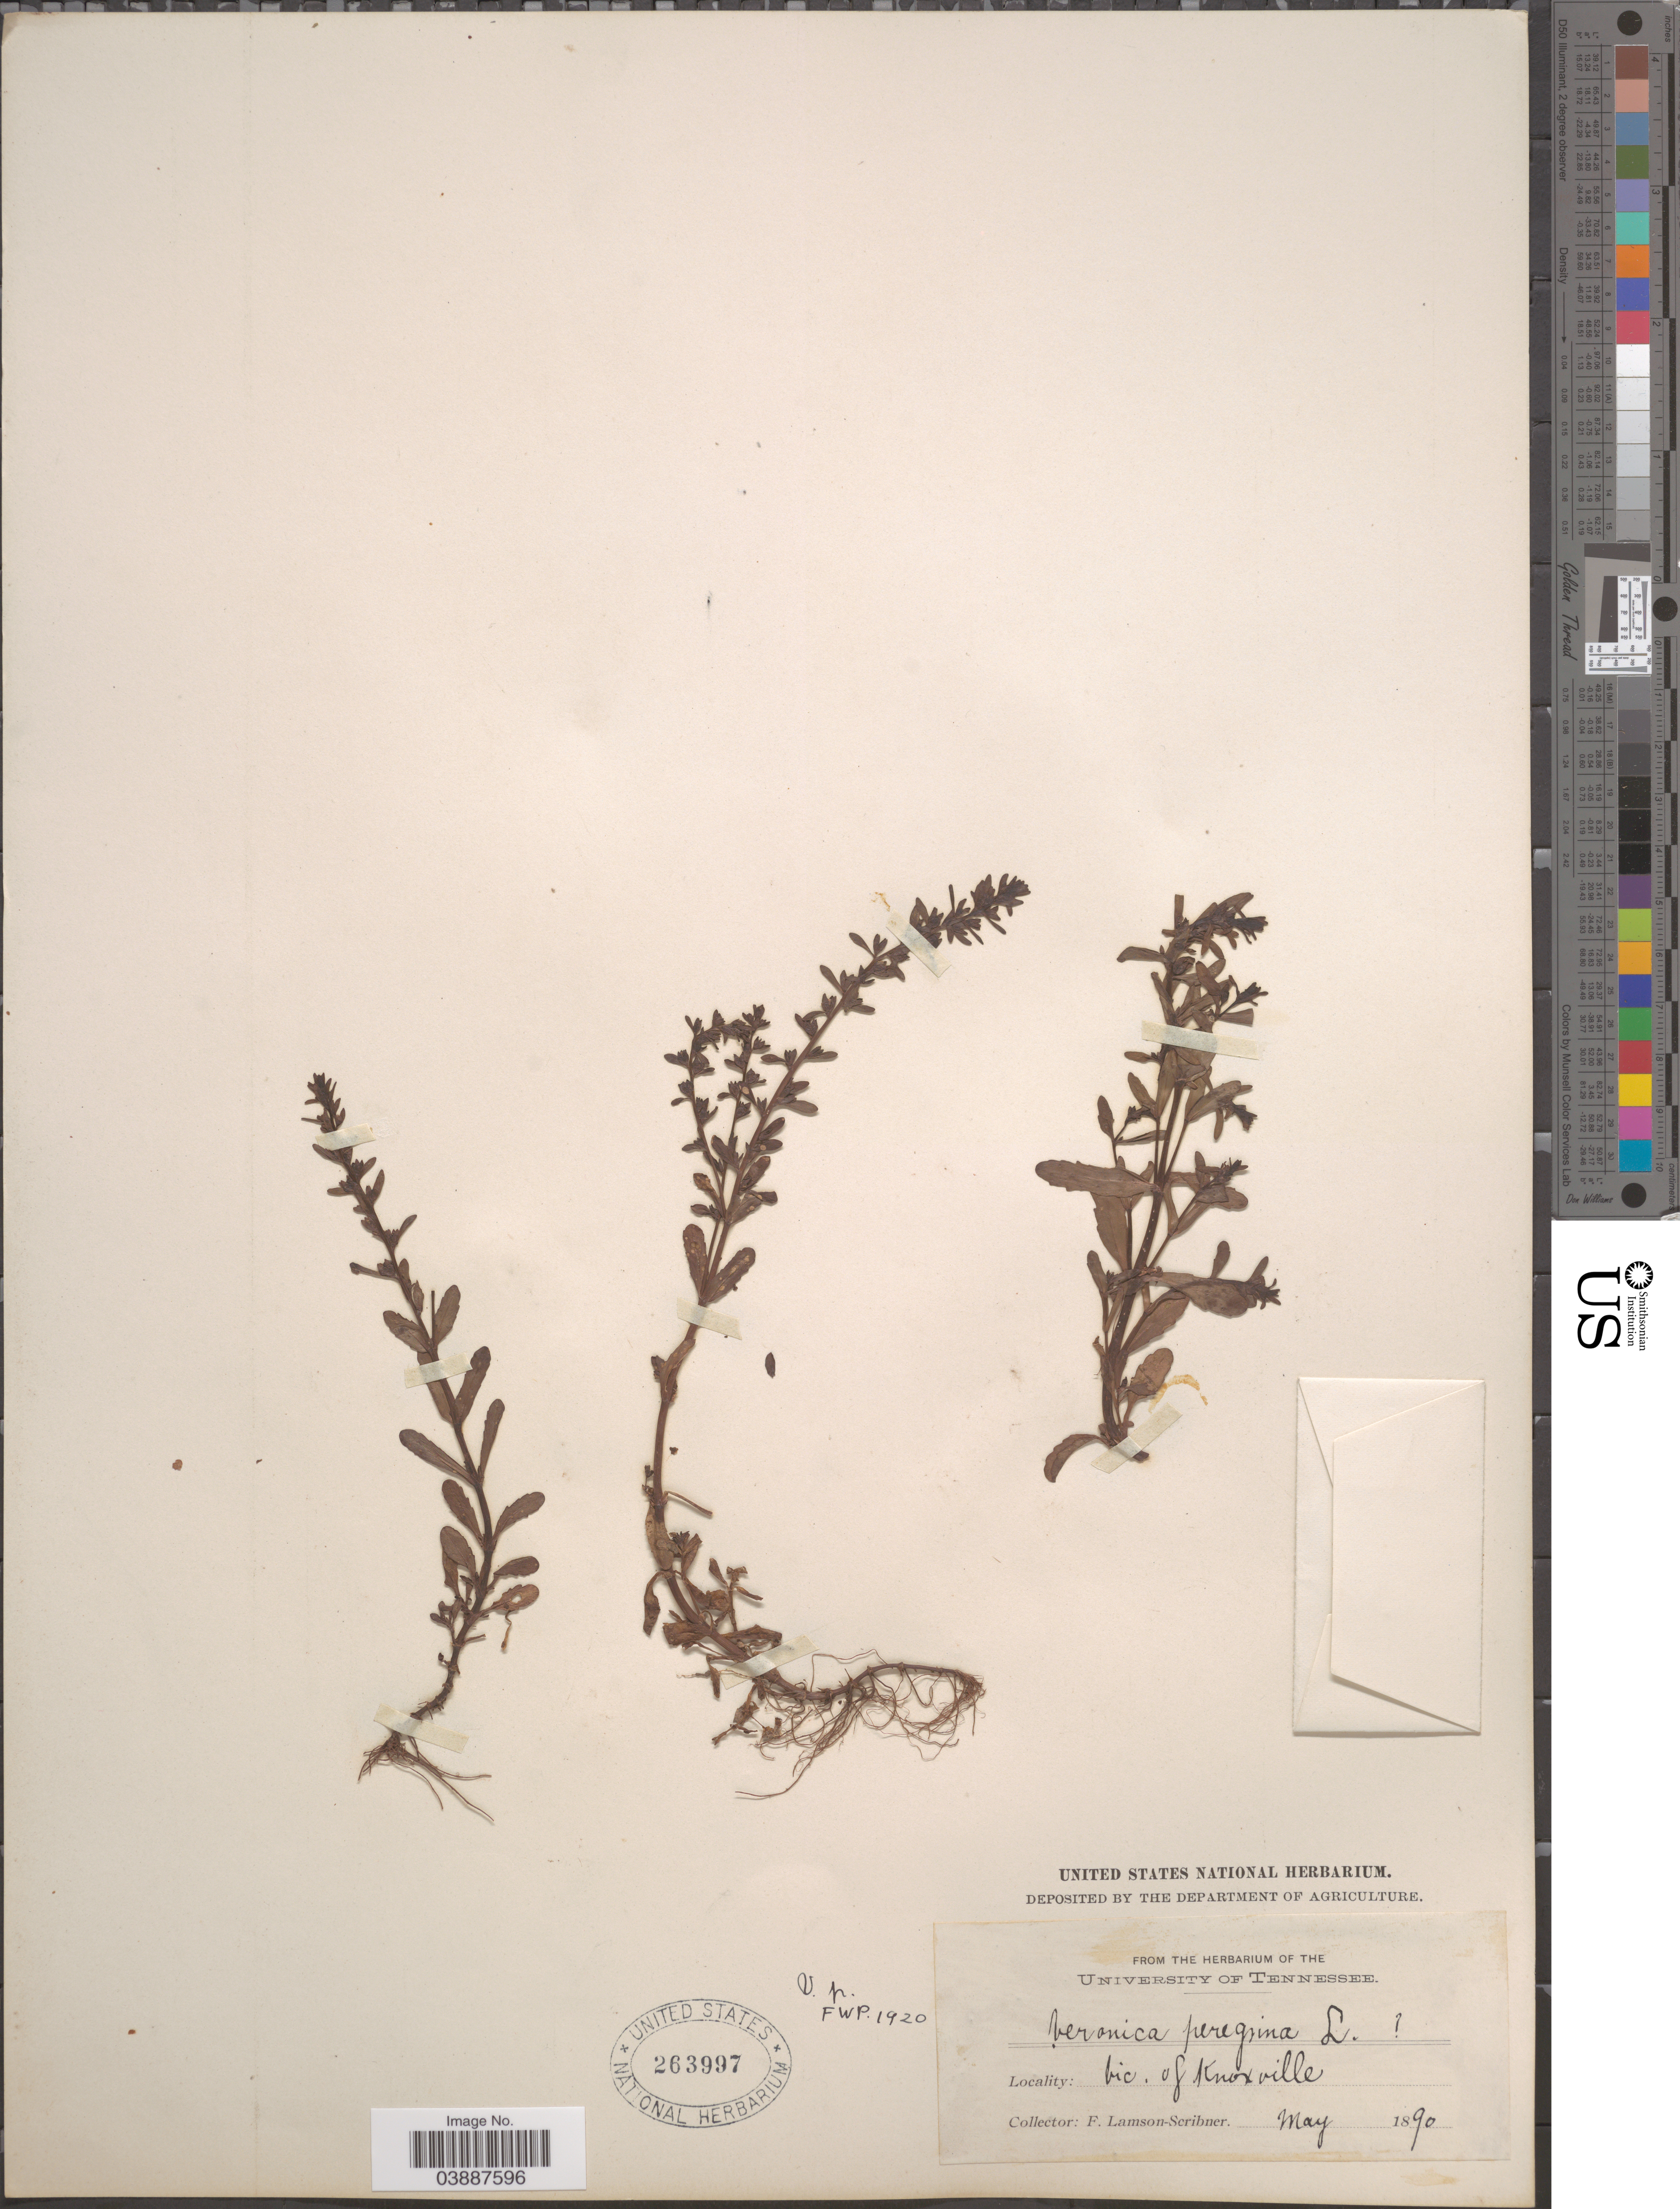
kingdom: Plantae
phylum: Tracheophyta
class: Magnoliopsida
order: Lamiales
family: Plantaginaceae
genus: Veronica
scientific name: Veronica peregrina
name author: L.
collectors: F. Lamson-Scribner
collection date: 1890-05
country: United States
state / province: Tennessee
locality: Vic. of Knoxville.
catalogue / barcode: US 263997